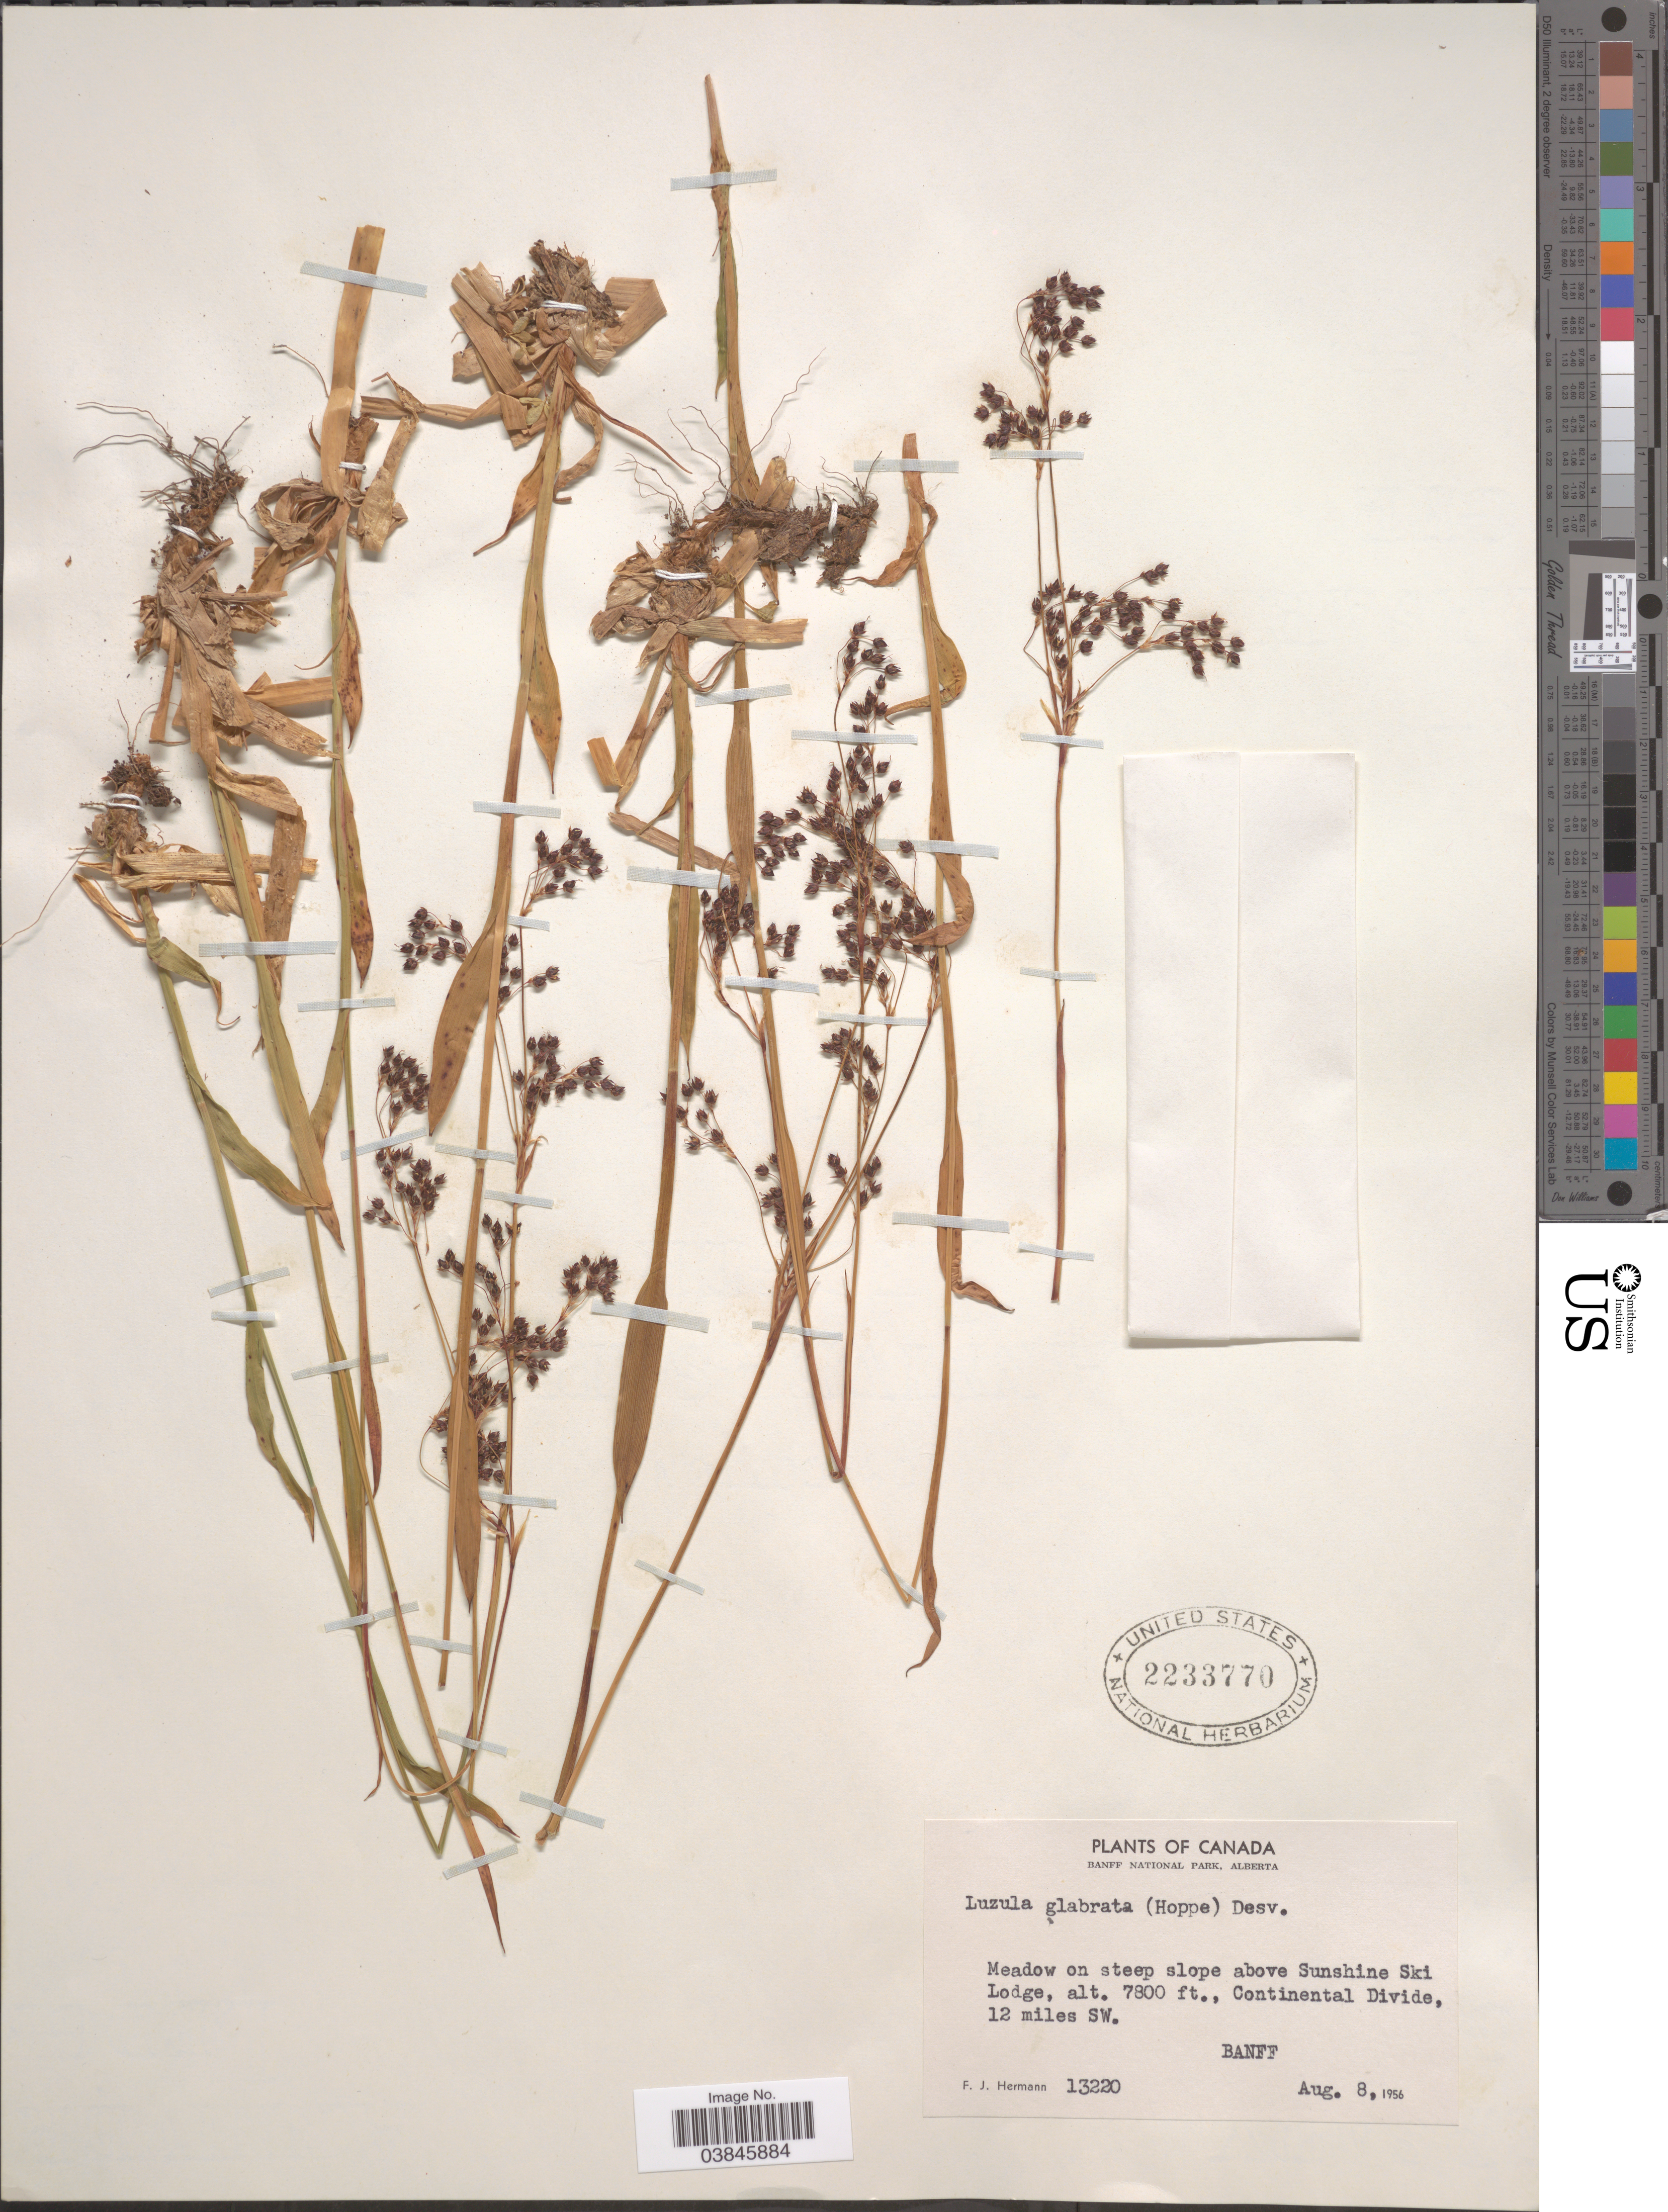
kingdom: Plantae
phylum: Tracheophyta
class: Liliopsida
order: Poales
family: Juncaceae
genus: Luzula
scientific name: Luzula glabrata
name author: (Hoppe) Desv.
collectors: F. J. Hermann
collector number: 13220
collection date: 1956-08-08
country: Canada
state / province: Alberta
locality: Banff National Park. Meadow on steep slope above Sunshine Ski Lodge, Continental Divide, 12 miles SW. Banff.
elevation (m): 2377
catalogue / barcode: US 2233770